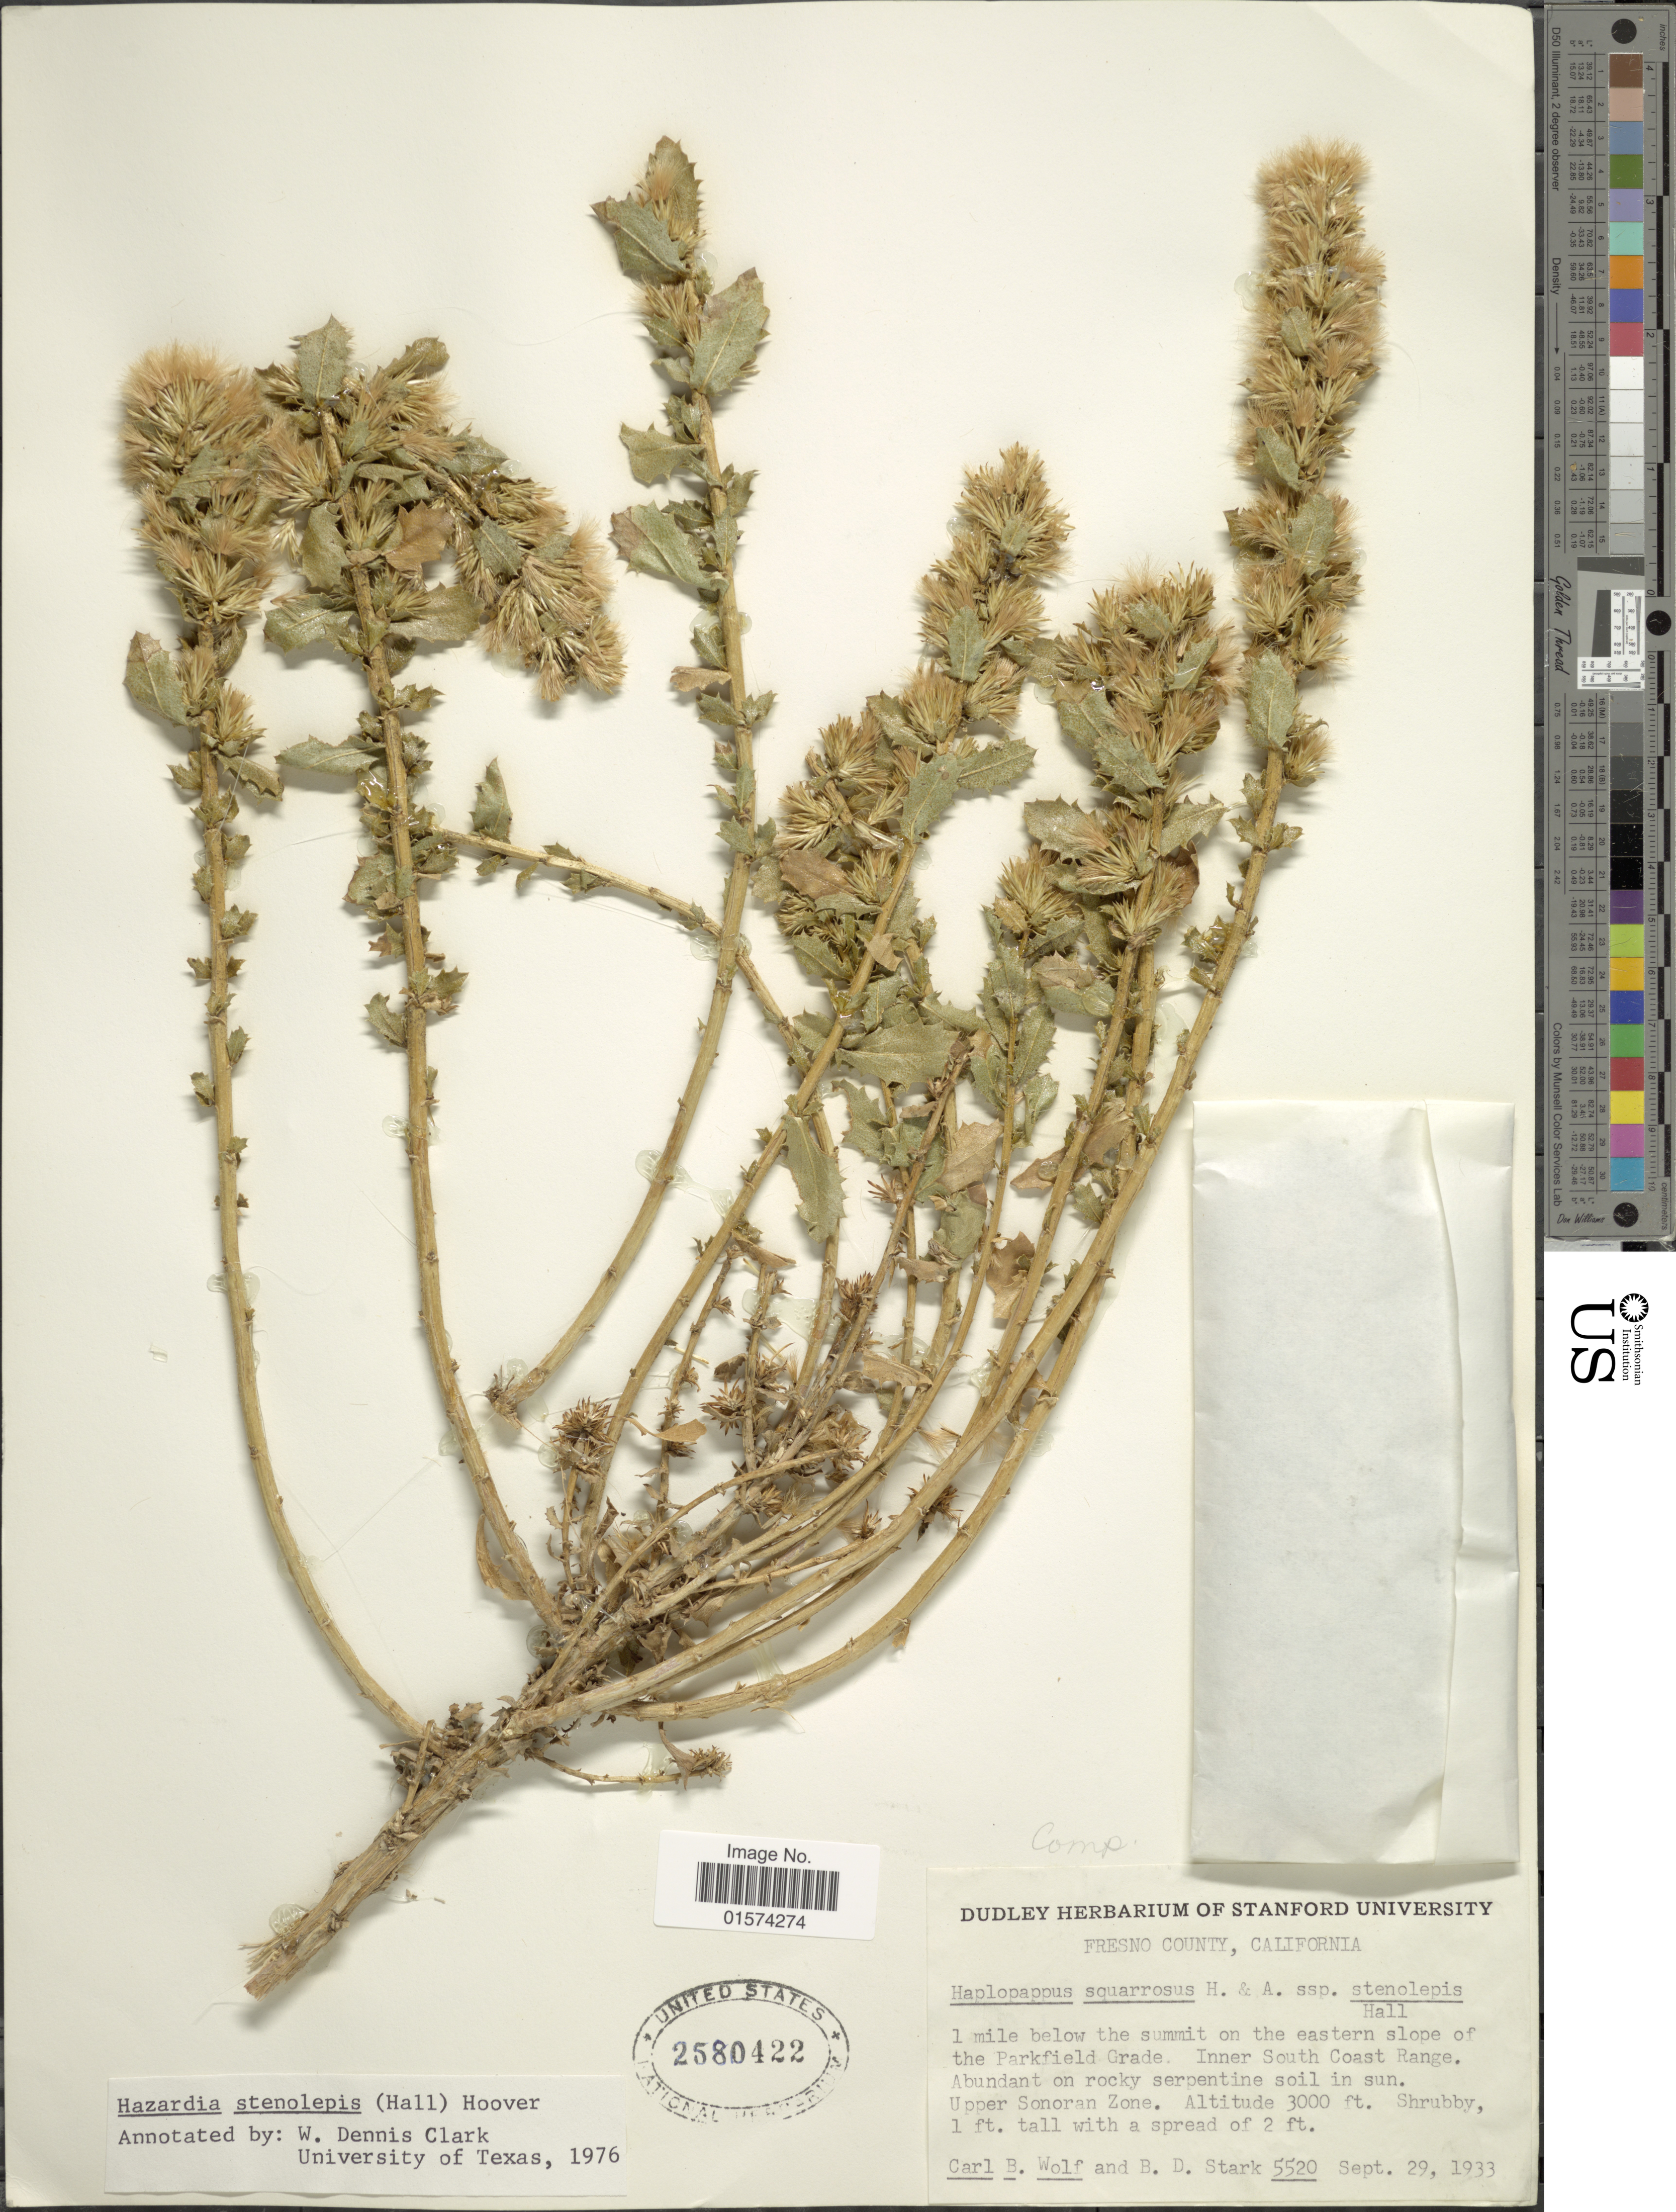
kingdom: Plantae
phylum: Tracheophyta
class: Magnoliopsida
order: Asterales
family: Asteraceae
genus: Hazardia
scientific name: Hazardia stenolepis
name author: (H.M. Hall) Hoover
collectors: C. B. Wolf & B. Stark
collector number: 5520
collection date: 1933-09-29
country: United States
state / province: California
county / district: Fresno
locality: Fresno County, 1 mile below the summit on the eastern slope of the Parkfield Grade. Inner South Coast Range. Upper Sonoran Zone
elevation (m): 914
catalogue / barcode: US 2580422